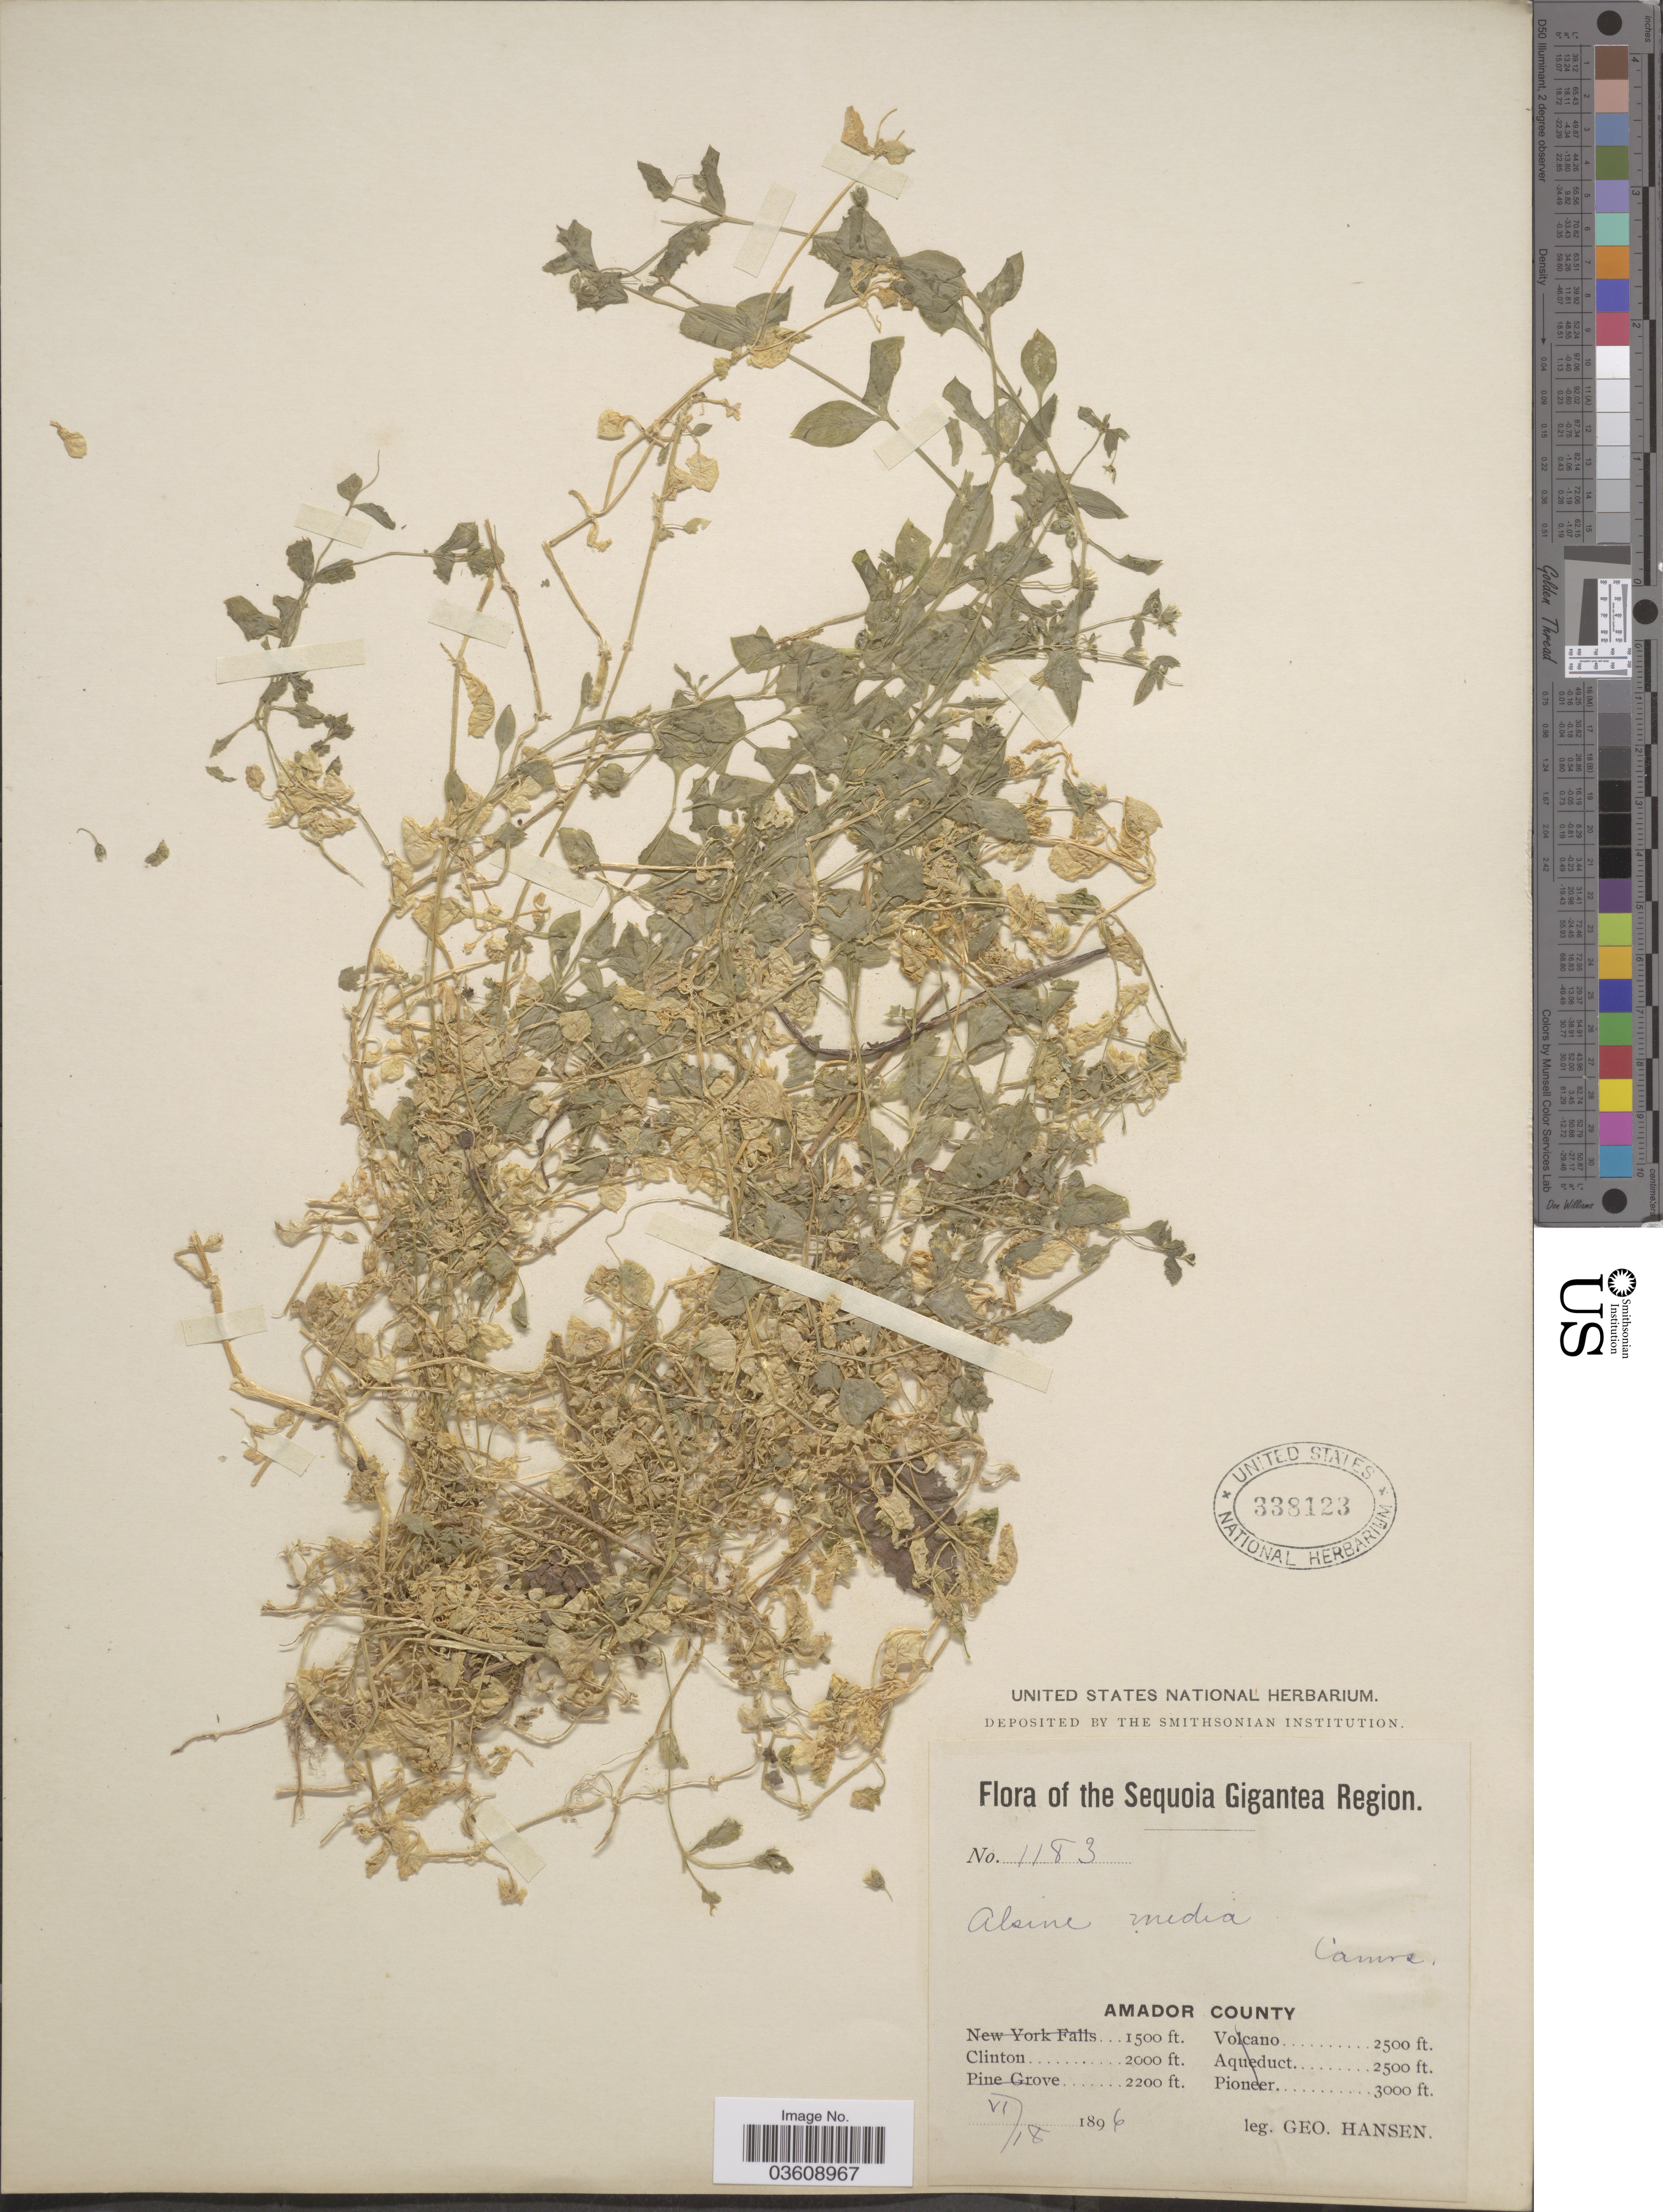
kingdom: Plantae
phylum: Tracheophyta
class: Magnoliopsida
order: Caryophyllales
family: Caryophyllaceae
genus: Stellaria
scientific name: Stellaria media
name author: (L.) Vill.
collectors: G. Hansen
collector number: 1183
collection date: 1896-06-18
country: United States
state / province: California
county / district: Amador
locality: The Sequoia Gigantea Region. Amador County. Clinton.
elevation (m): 610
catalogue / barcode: US 338123